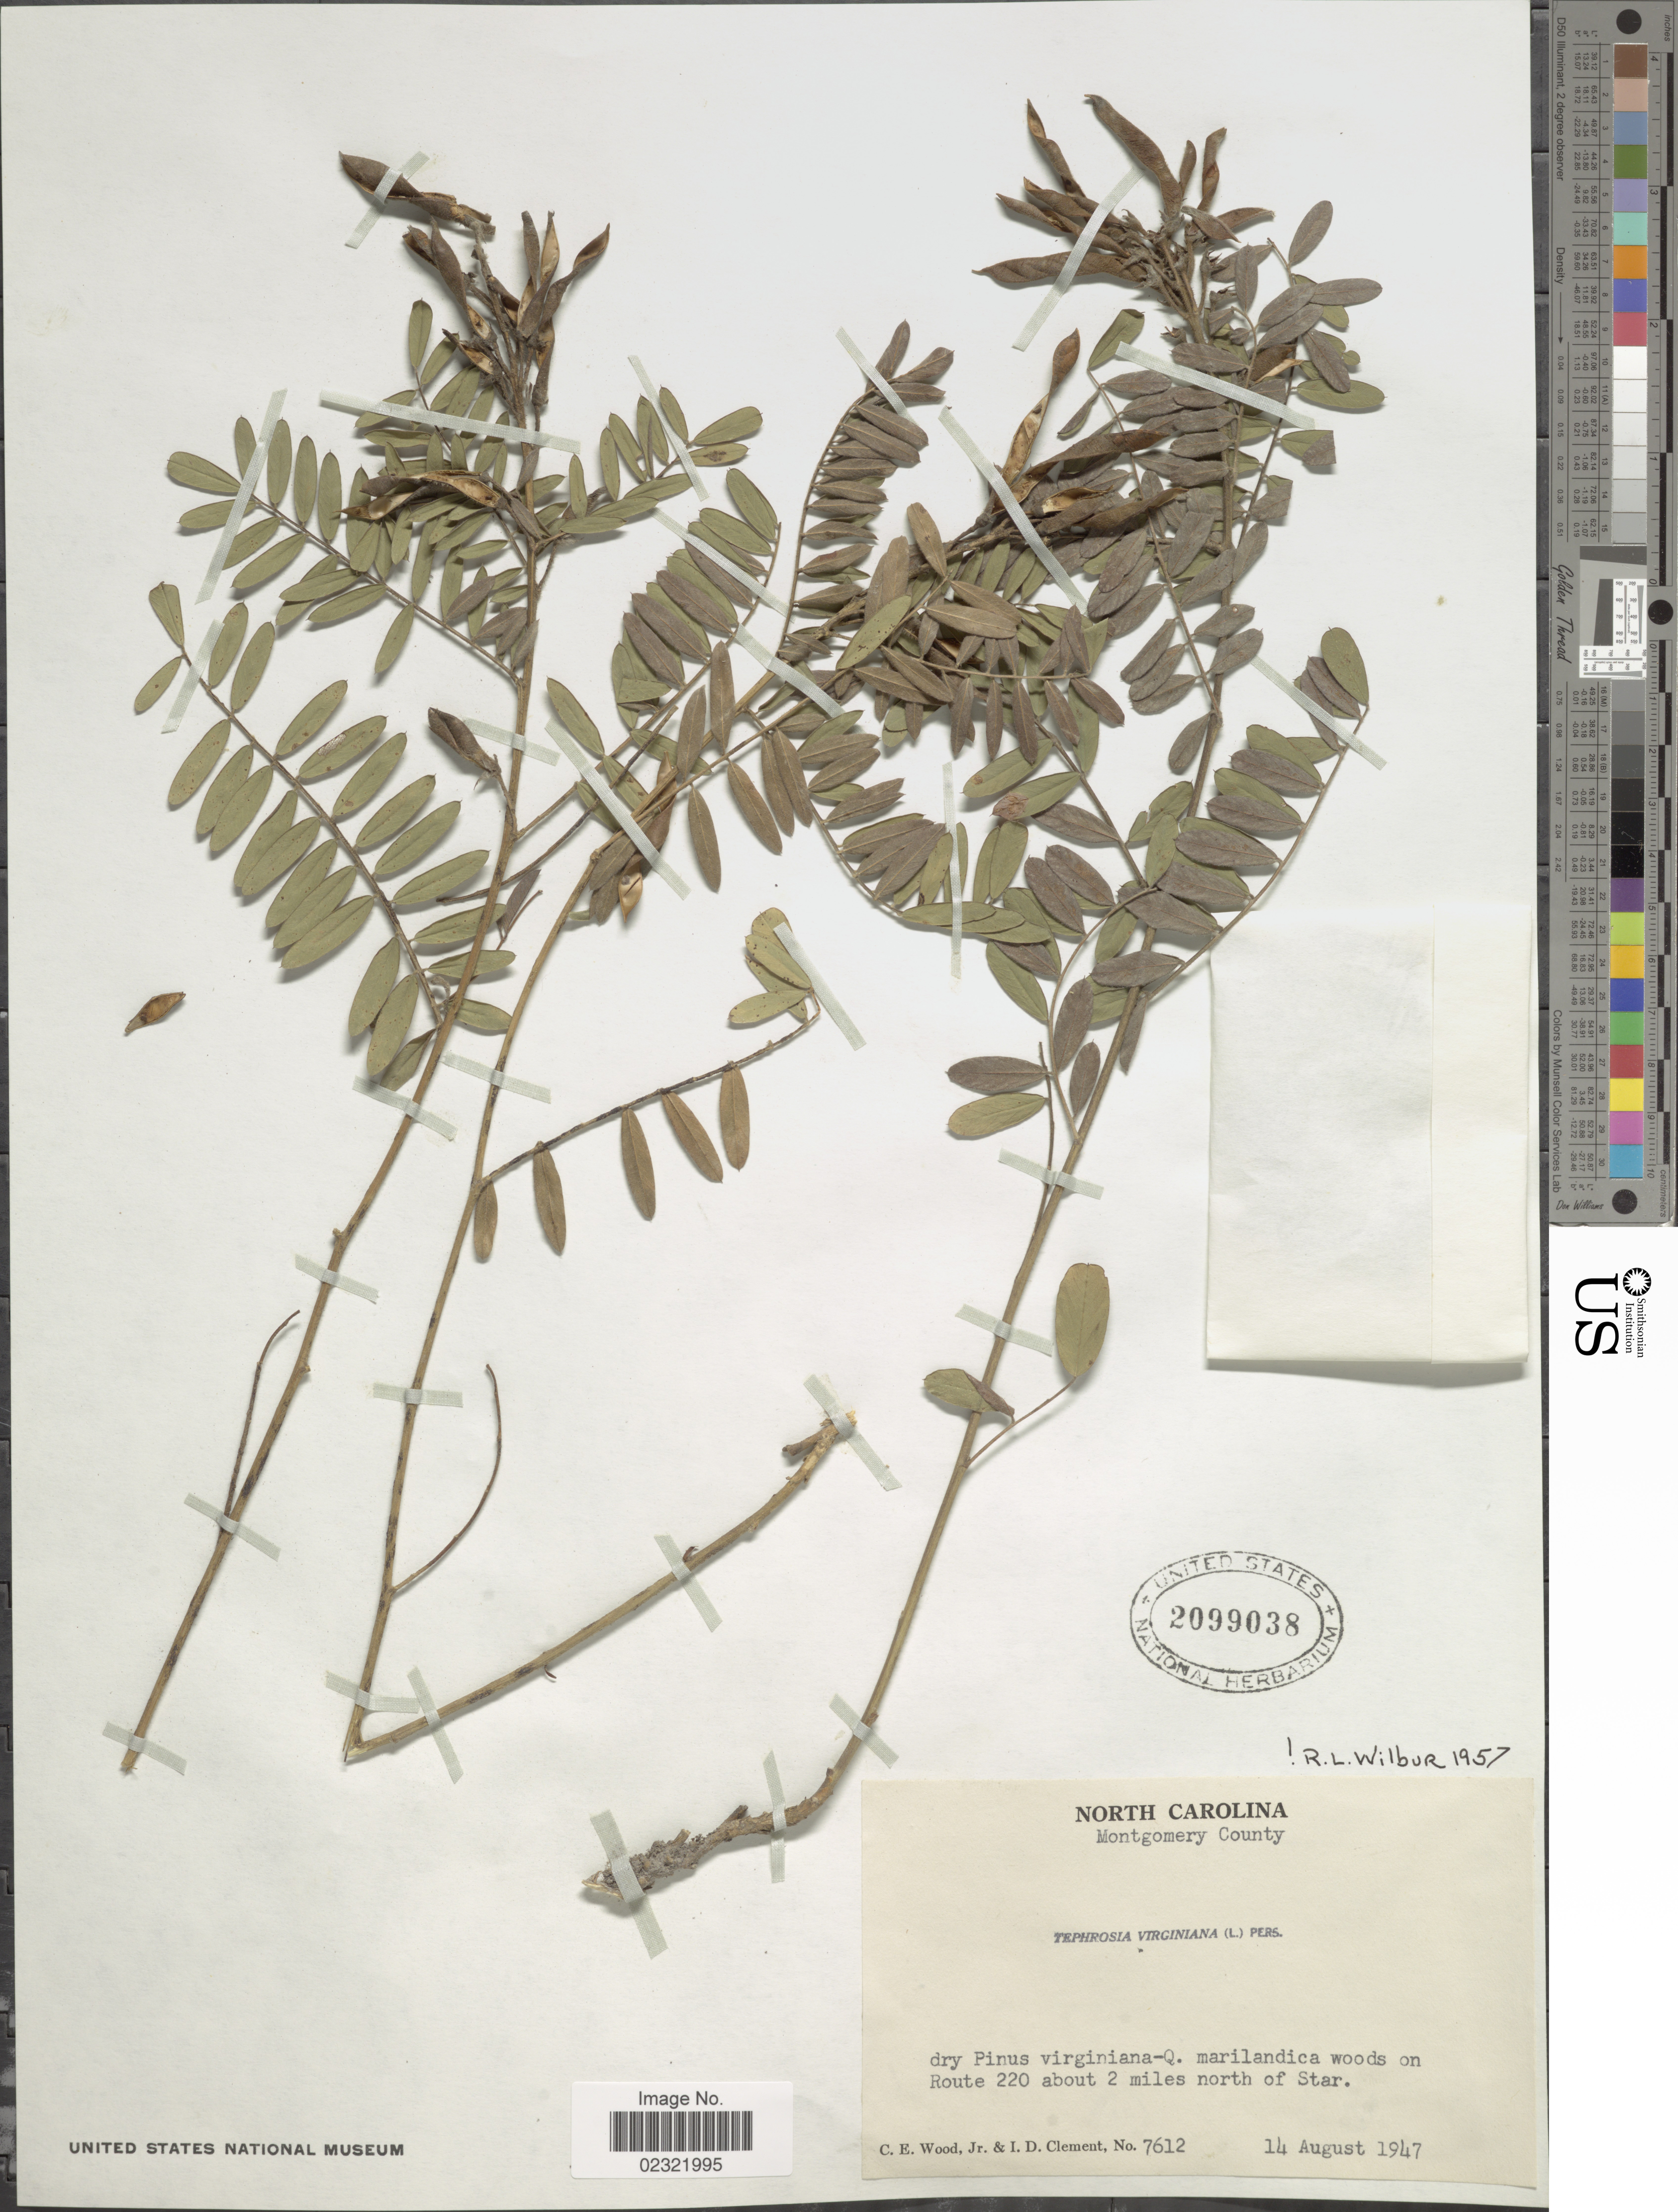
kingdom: Plantae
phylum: Tracheophyta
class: Magnoliopsida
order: Fabales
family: Fabaceae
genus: Tephrosia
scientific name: Tephrosia virginiana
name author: (L.) Pers.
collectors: C. Wood & I. Clement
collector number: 7612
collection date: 1947-08-14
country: United States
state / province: North Carolina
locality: Montgomery County, woods on Route 220 about 2 miles north of Star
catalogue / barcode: US 2099038